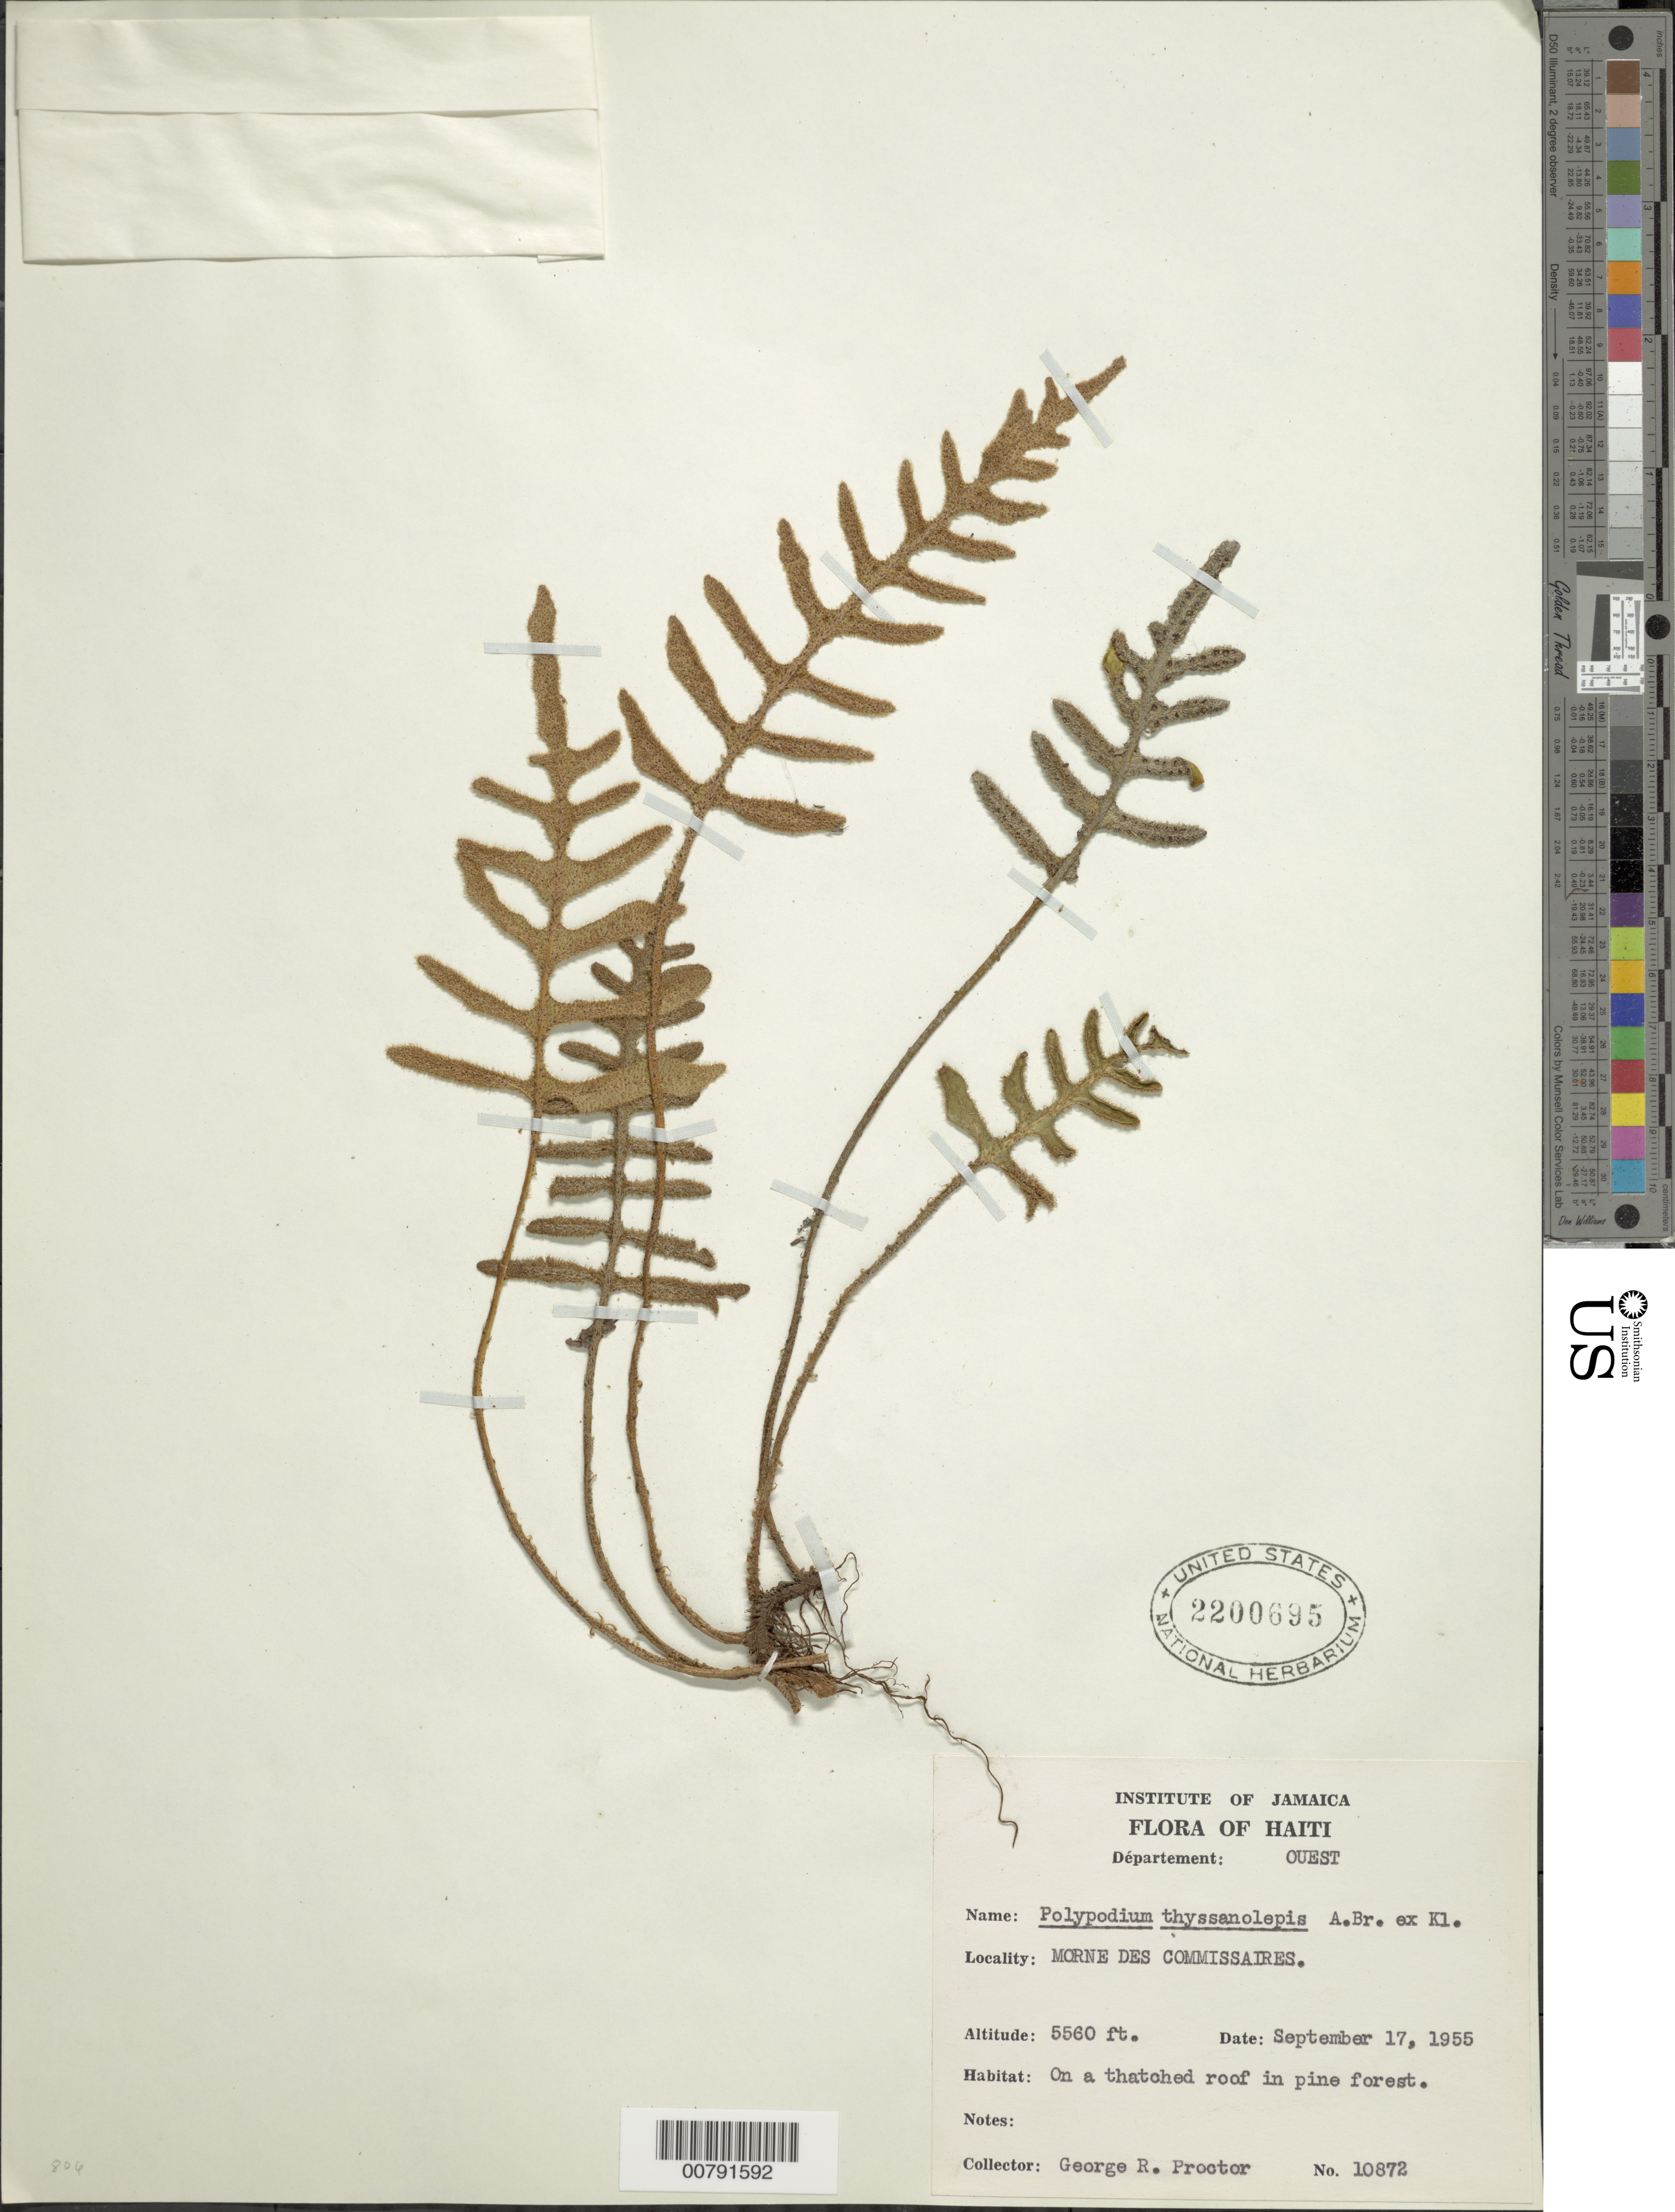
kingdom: Plantae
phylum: Tracheophyta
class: Polypodiopsida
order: Polypodiales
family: Polypodiaceae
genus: Pleopeltis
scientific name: Pleopeltis thyssanolepis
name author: (A. Braun ex Klotzsch) E.G. Andrews & Windham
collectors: G. R. Proctor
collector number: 10872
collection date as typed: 17 Sep 1955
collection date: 1955-09-17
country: Haiti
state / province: Ouest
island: Hispaniola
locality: Morne des Commissaires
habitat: On a thatched roof in pine forest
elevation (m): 1695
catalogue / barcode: US 2200695